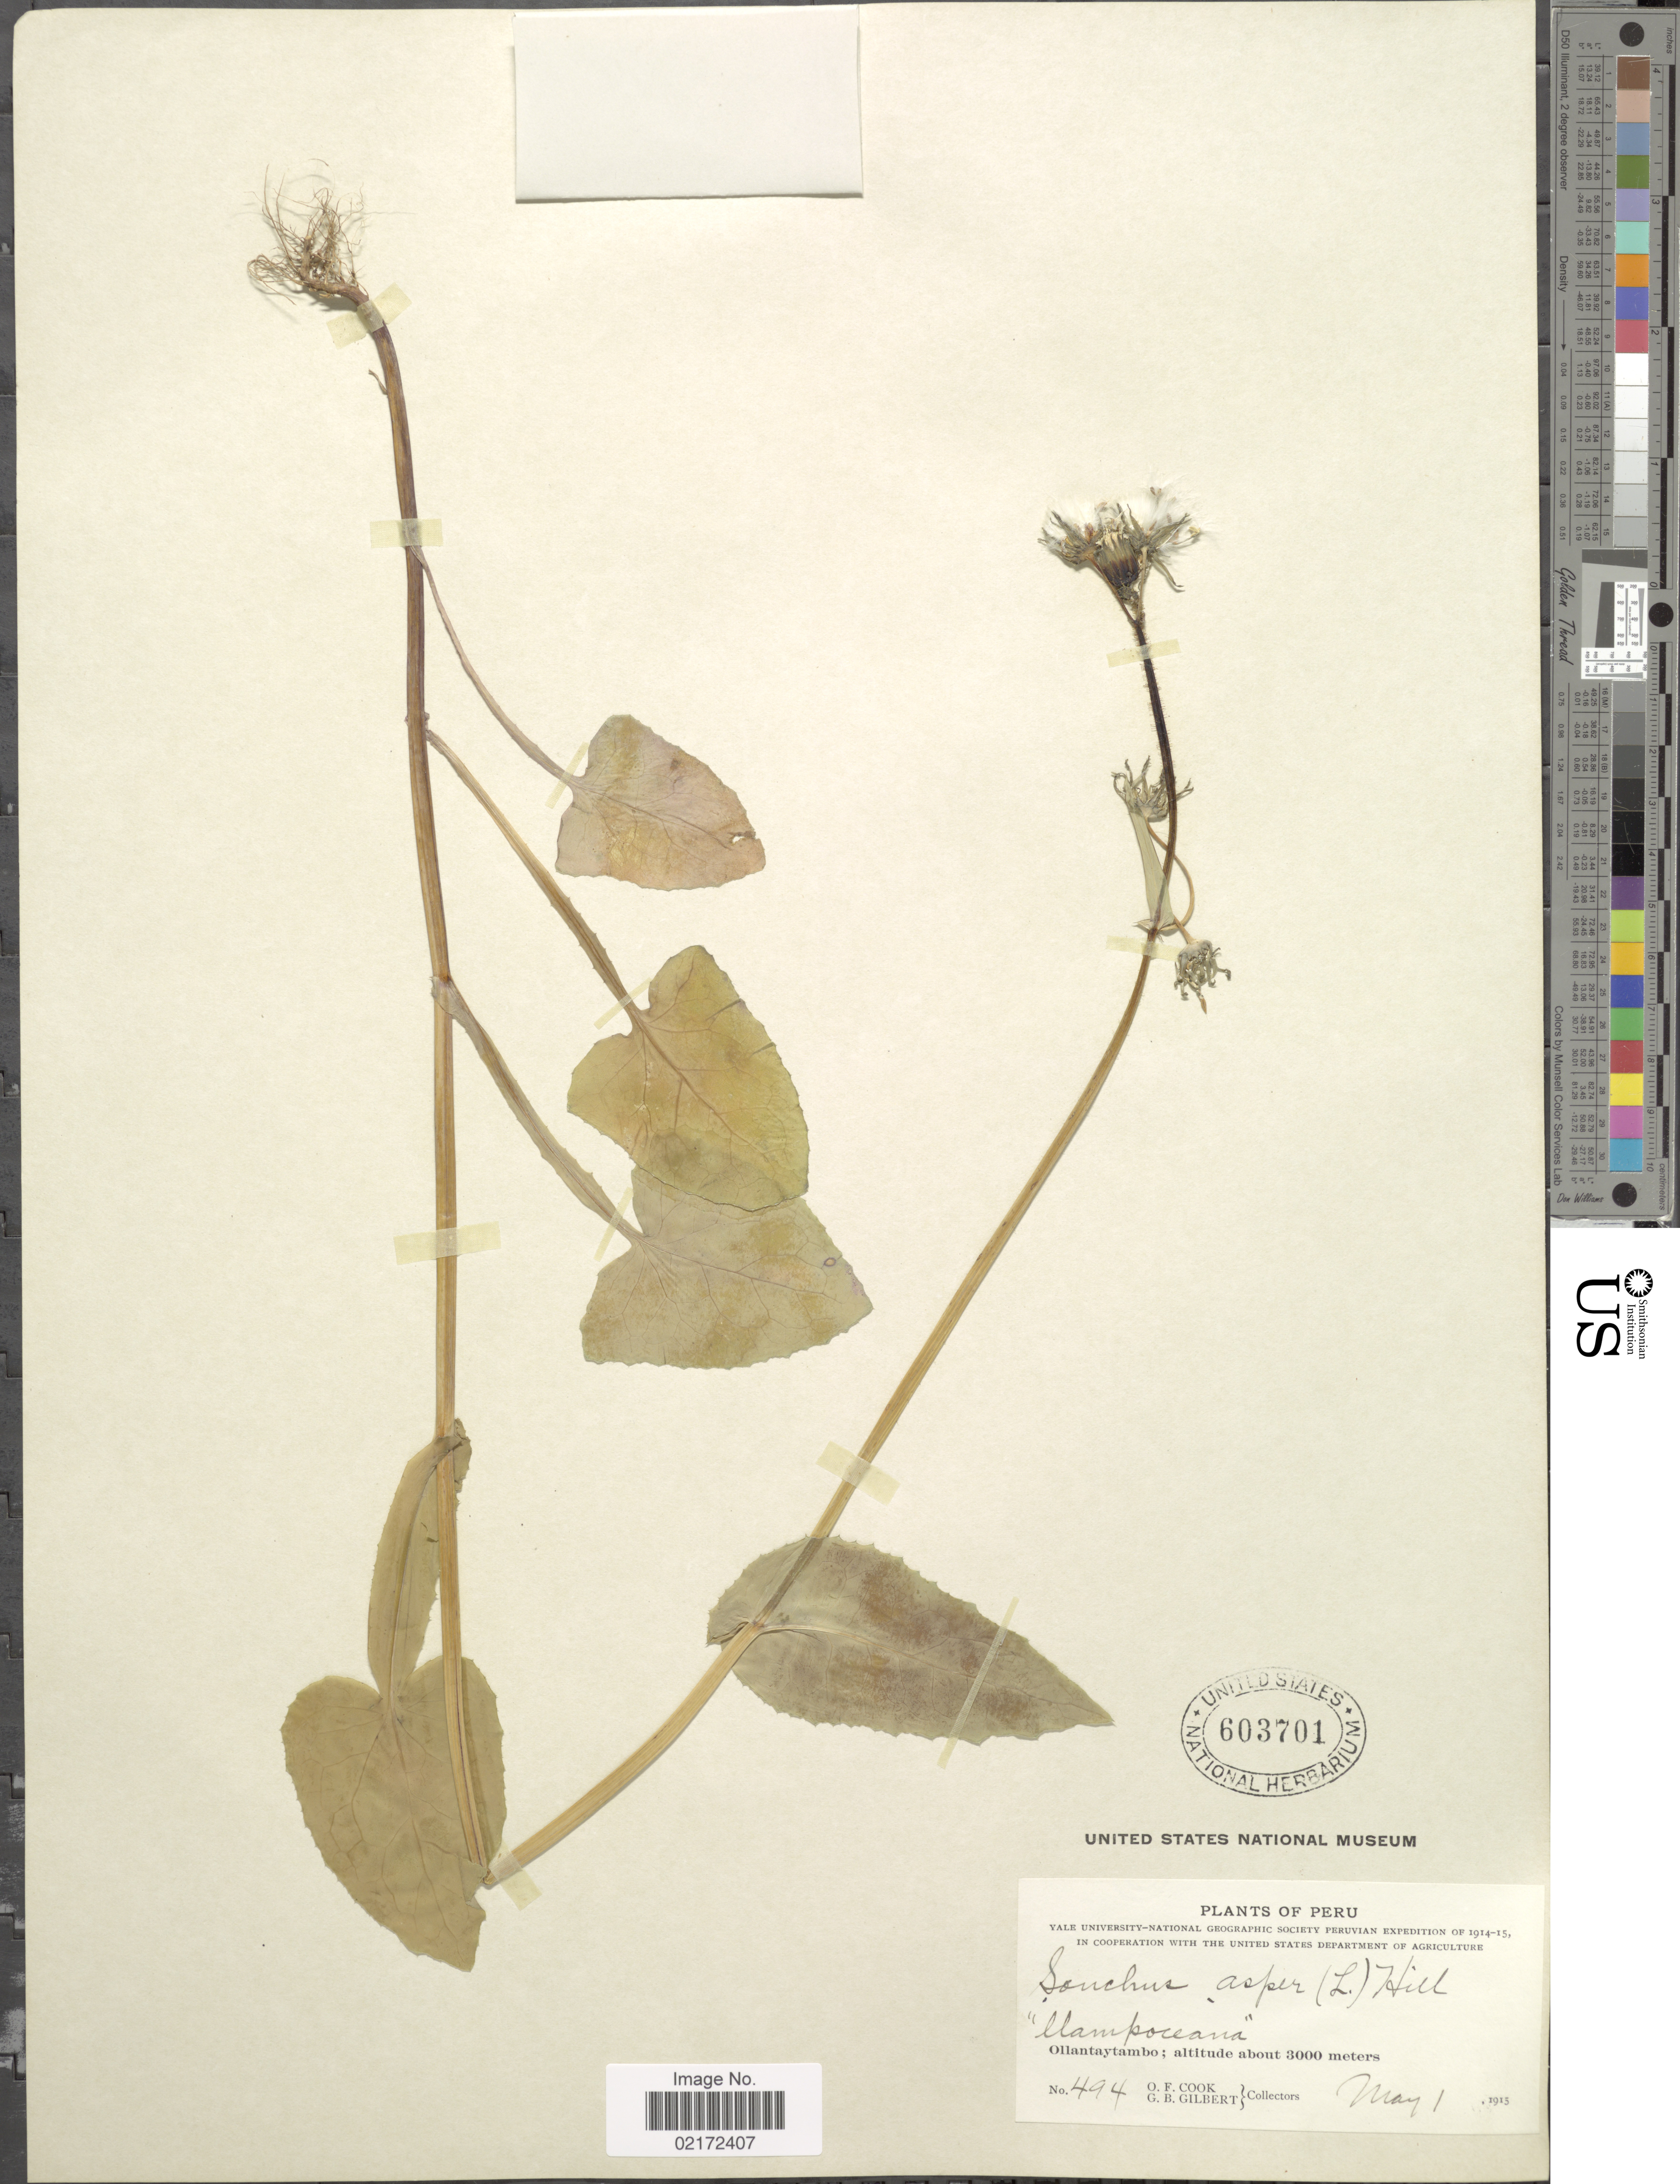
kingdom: Plantae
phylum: Tracheophyta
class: Magnoliopsida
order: Asterales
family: Asteraceae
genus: Sonchus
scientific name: Sonchus asper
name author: (L.) Hill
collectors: O. F. Cook & G. B. Gilbert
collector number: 494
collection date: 1915-05-01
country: Peru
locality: Ollantaytambo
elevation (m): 3000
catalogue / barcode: US 603701